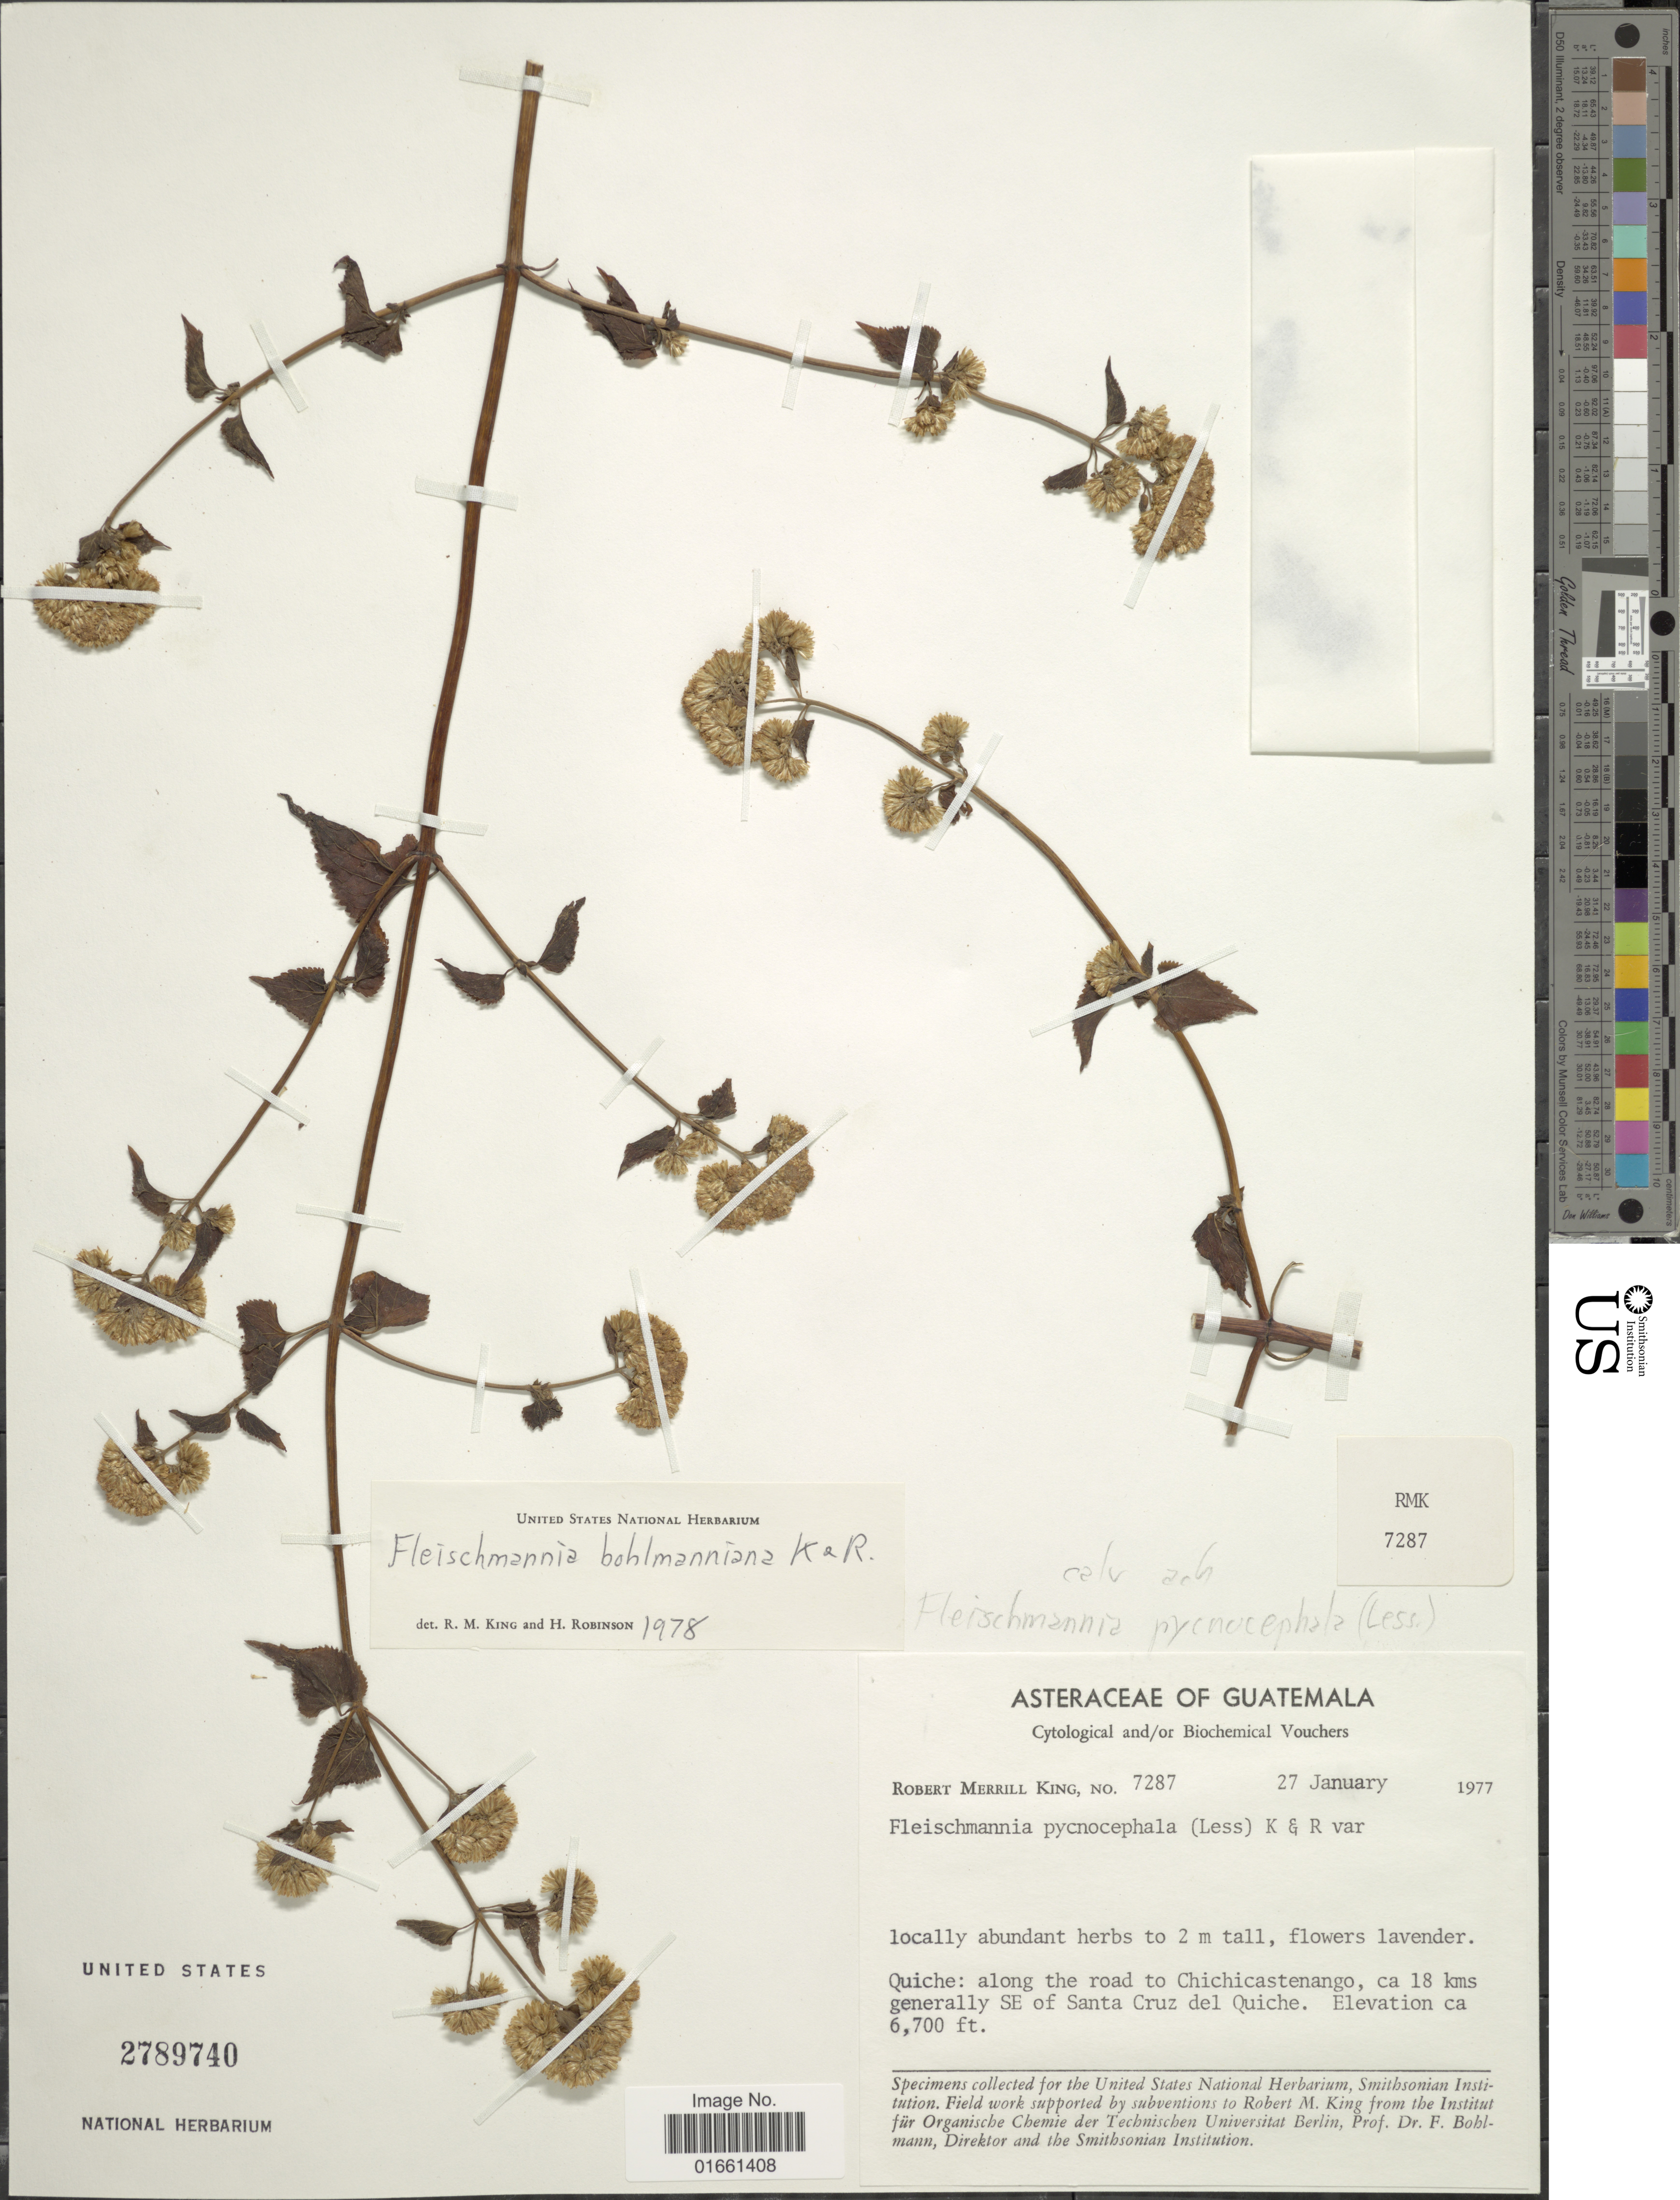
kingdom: Plantae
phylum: Tracheophyta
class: Magnoliopsida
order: Asterales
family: Asteraceae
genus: Fleischmannia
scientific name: Fleischmannia bohlmanniana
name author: R.M. King & H. Rob.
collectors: R. M. King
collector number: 7287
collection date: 1977-01-27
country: Guatemala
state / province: El Quiché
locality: Along the road to Chichicastenango, ca 18 kms generally SE of Santa Cruz del Quiche.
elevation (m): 2042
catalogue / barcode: US 2789740